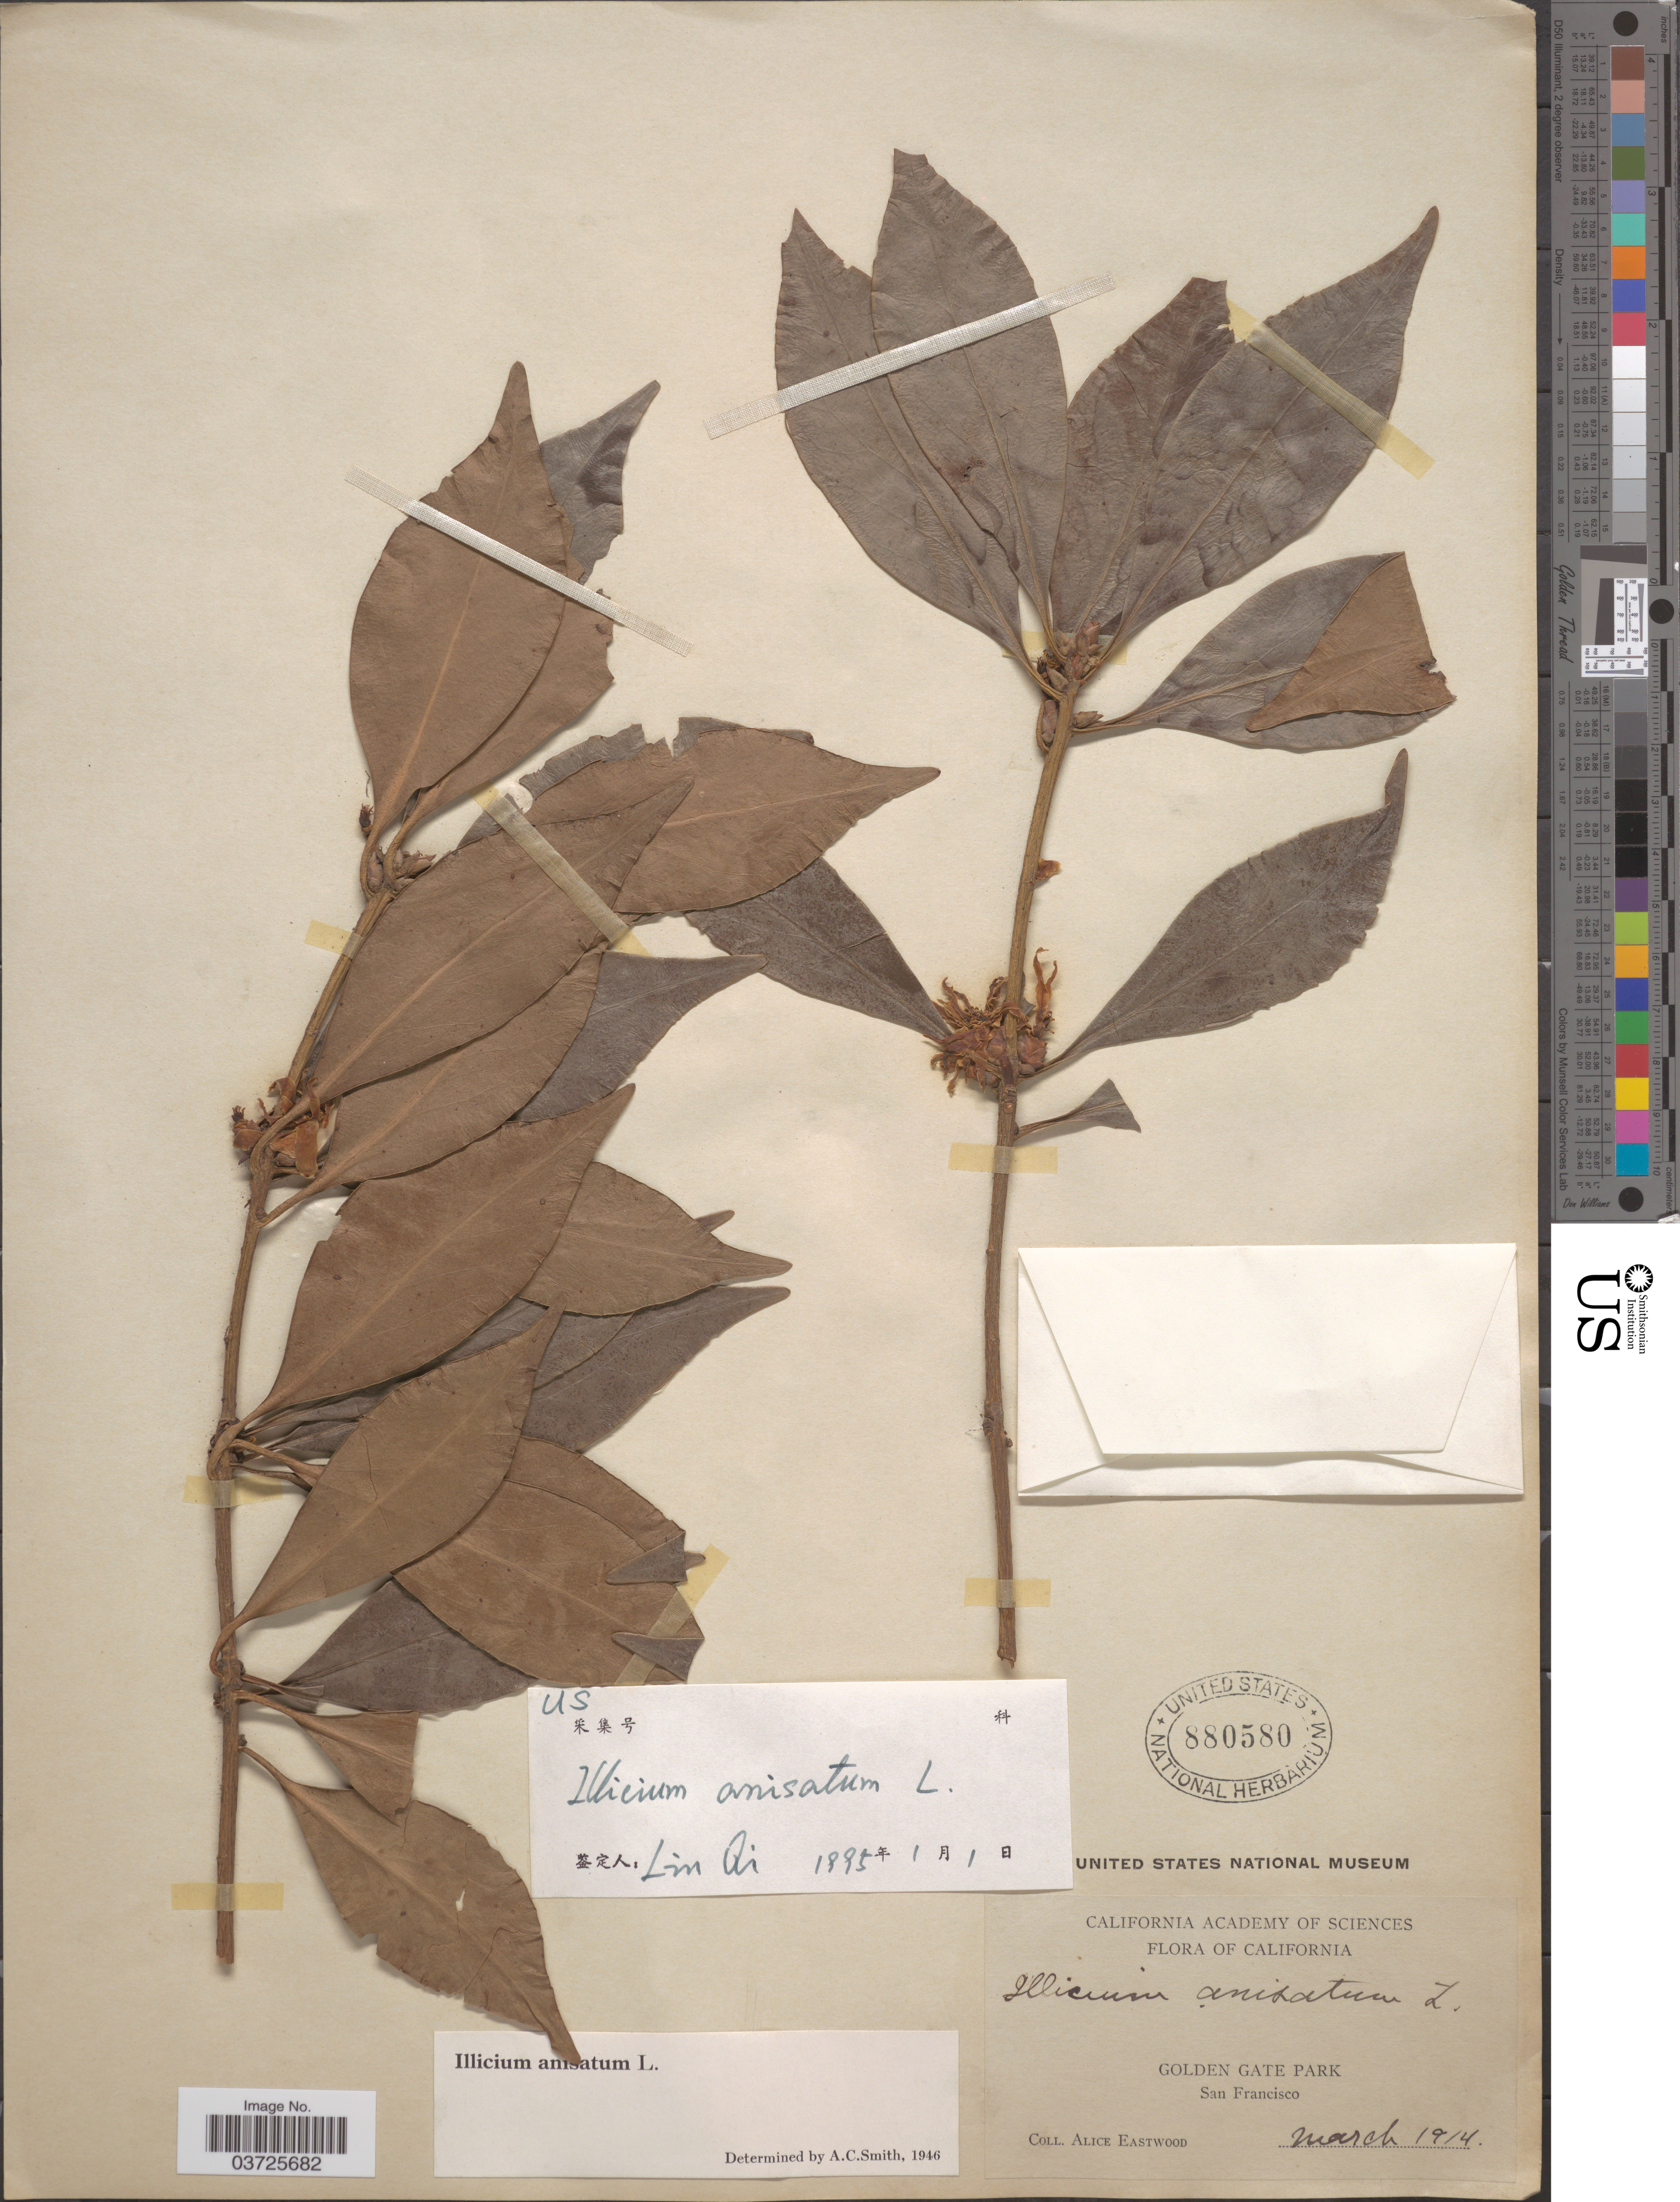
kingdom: Plantae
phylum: Tracheophyta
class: Magnoliopsida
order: Austrobaileyales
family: Schisandraceae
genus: Illicium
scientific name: Illicium anisatum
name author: L.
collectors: A. Eastwood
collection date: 1914-03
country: United States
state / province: California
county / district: San Francisco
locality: Golden Gate Park. San Francisco.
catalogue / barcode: US 880580